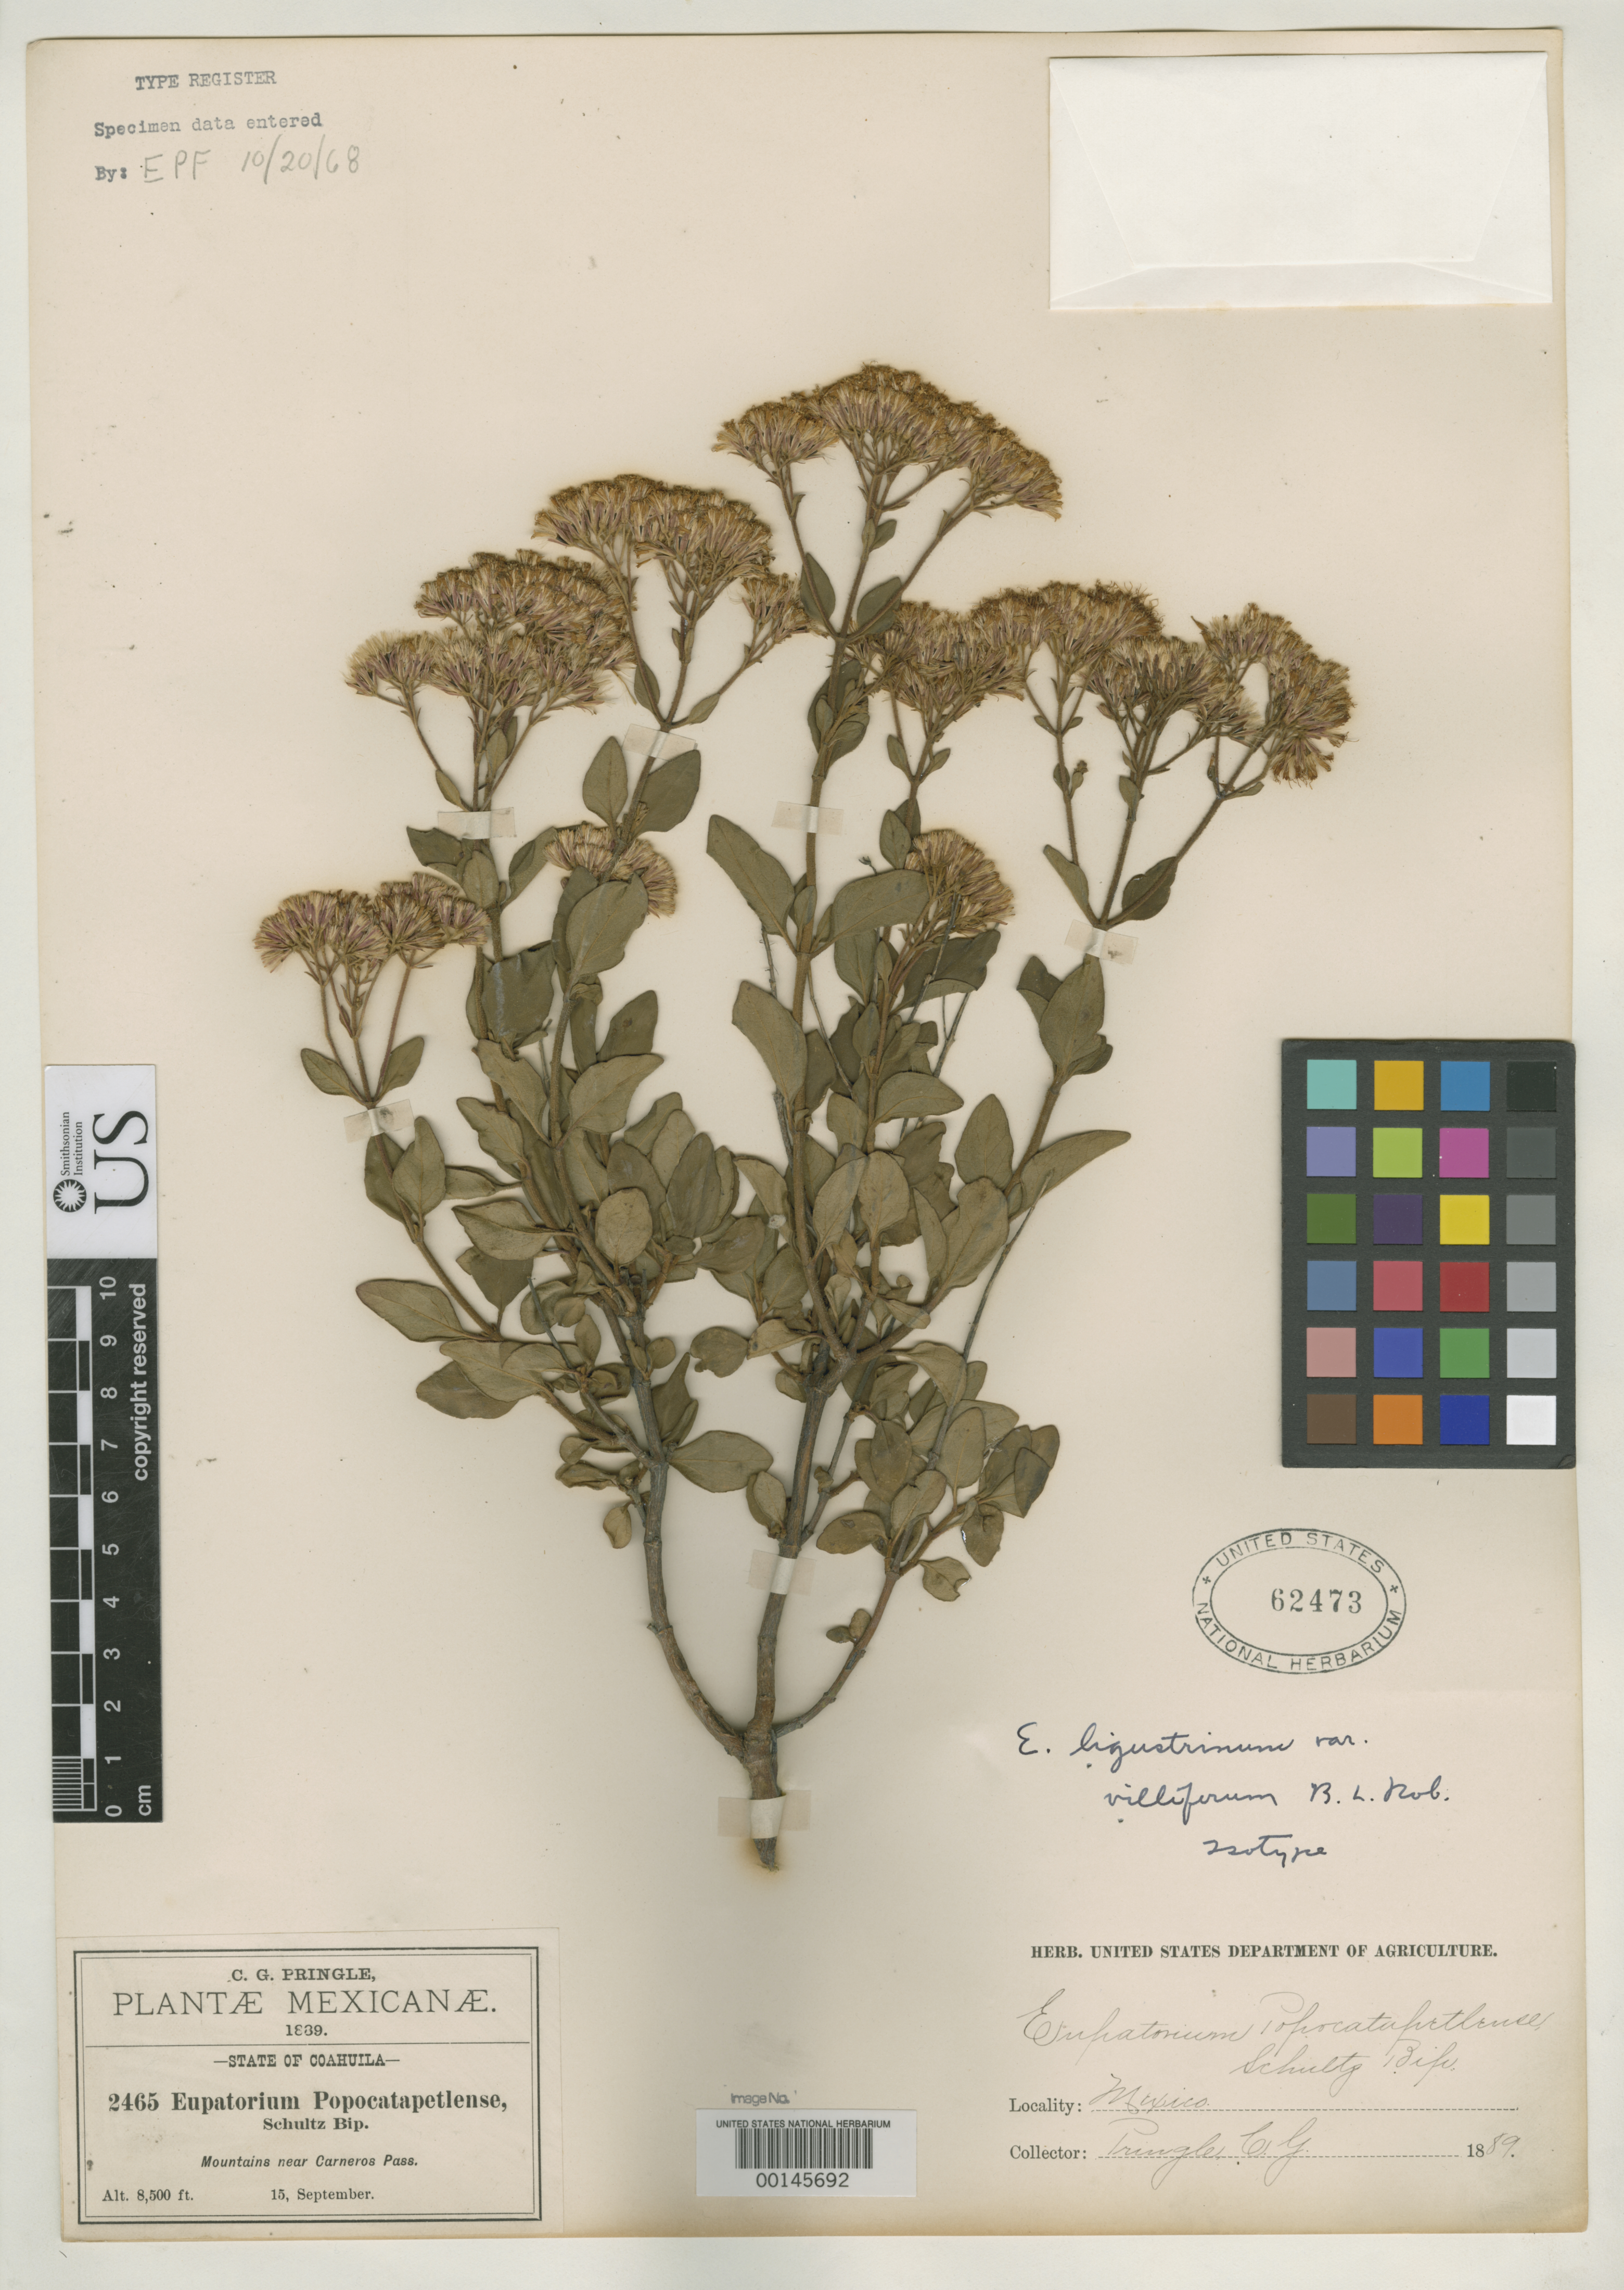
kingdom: Plantae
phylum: Tracheophyta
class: Magnoliopsida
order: Asterales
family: Asteraceae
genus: Eupatorium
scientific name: Eupatorium ligustrinum var. villiferum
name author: B.L. Rob.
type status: Isotype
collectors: C. G. Pringle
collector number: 2465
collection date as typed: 15 Sep 1889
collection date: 1889-09-15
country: Mexico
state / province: Coahuila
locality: Carneros Pass.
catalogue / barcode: US 62473